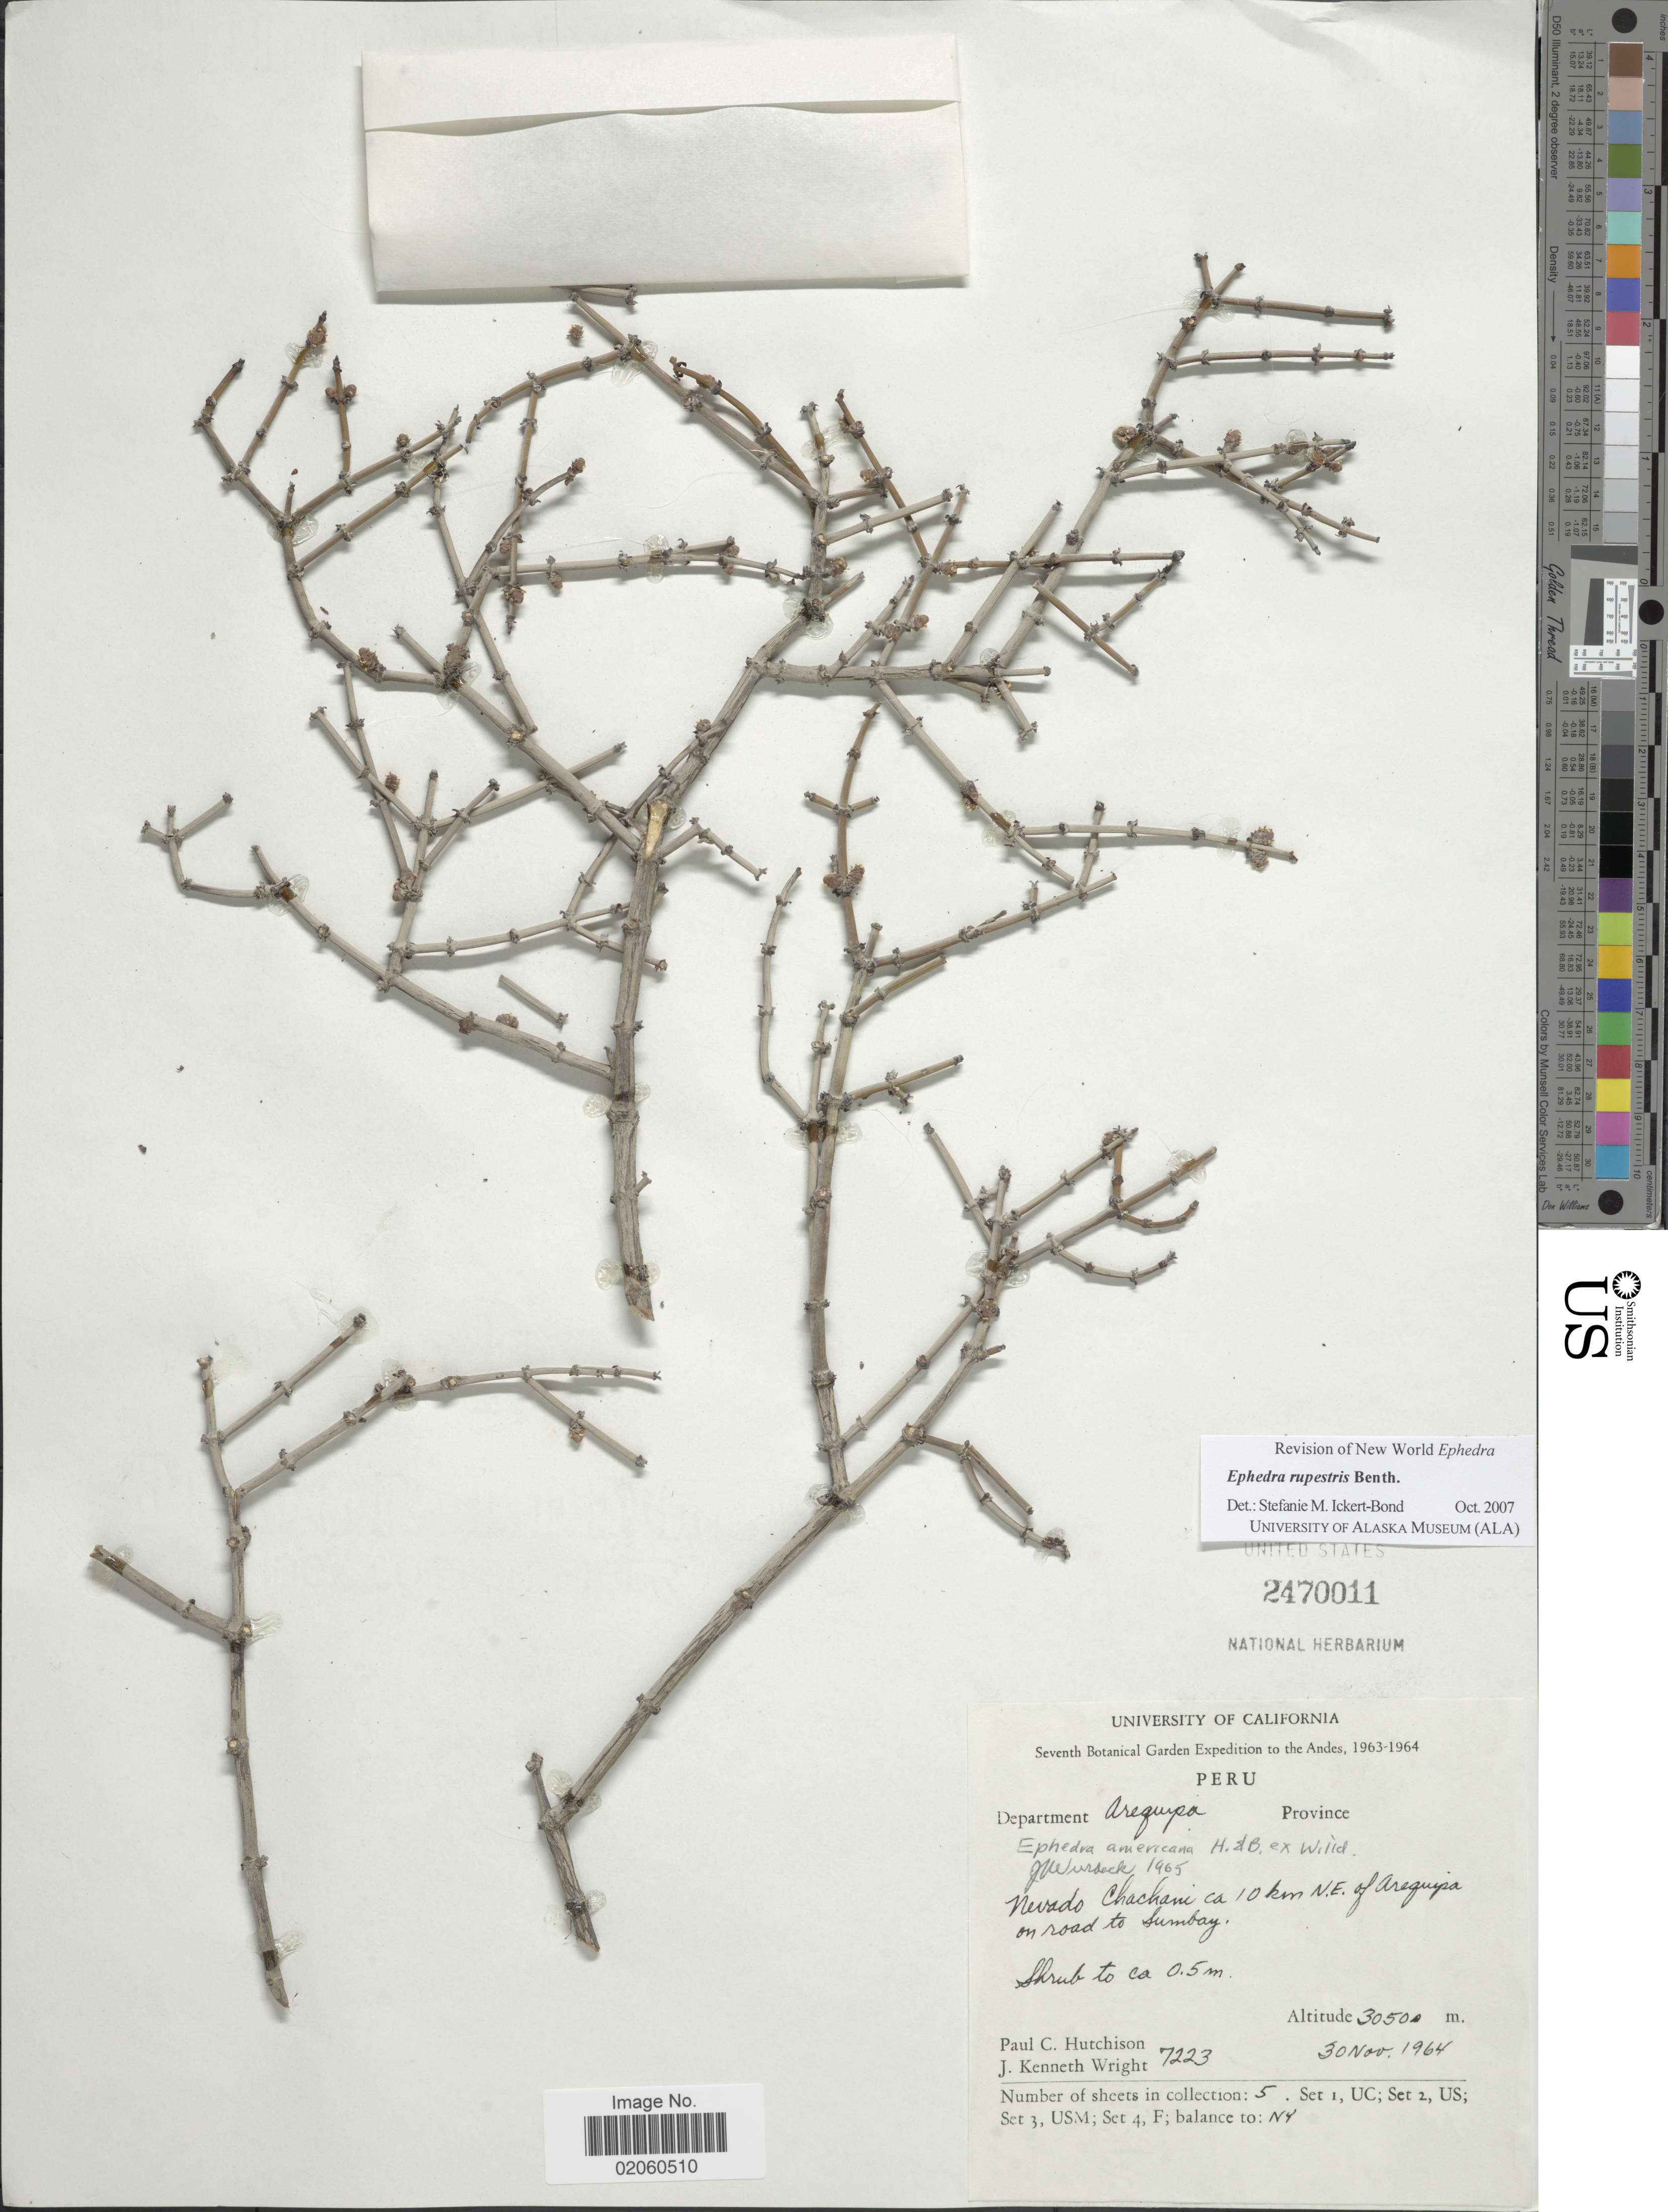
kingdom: Plantae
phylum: Tracheophyta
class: Gnetopsida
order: Ephedrales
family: Ephedraceae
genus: Ephedra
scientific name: Ephedra rupestris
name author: Benth.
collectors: P. C. Hutchison & J. K. Wright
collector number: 7223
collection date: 1964-11-30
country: Peru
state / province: Arequipa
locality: Nevado Chachani ca. 10 km. N.E. of Arequipa on road to Sumbay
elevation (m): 3050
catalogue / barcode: US 2470011